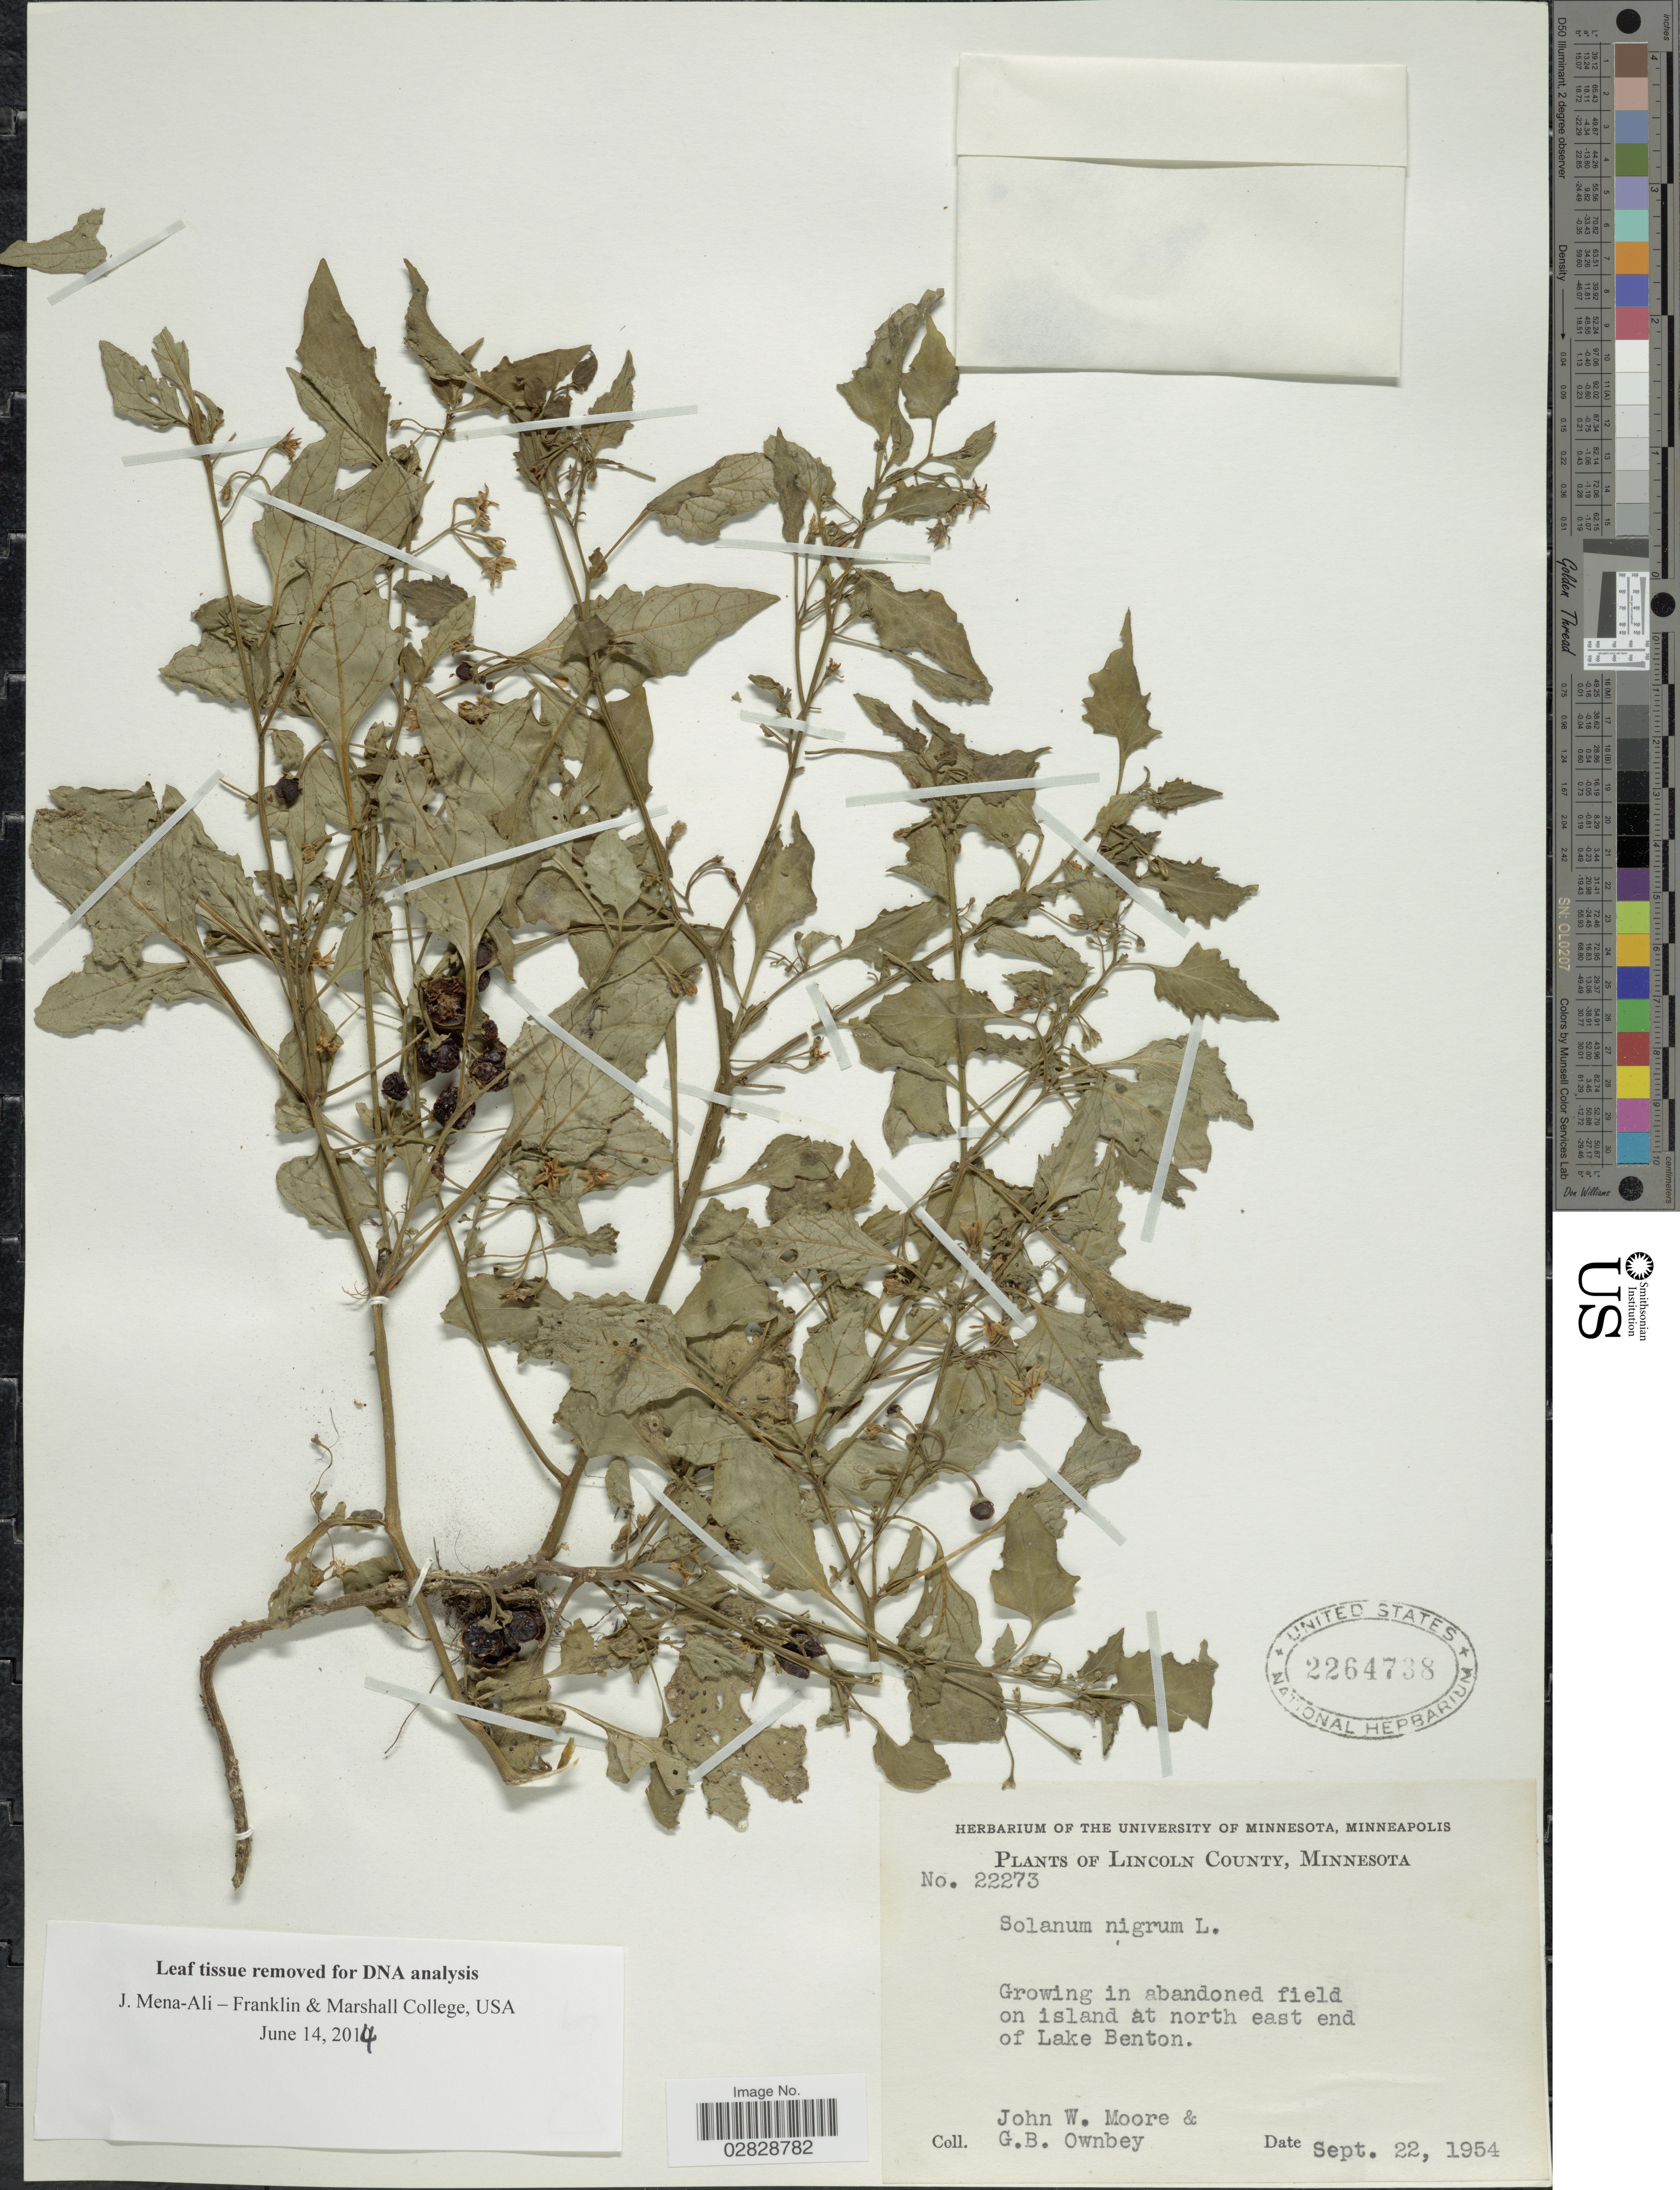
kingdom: Plantae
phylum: Tracheophyta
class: Magnoliopsida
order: Solanales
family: Solanaceae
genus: Solanum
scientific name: Solanum emulans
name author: Raf.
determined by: Knapp, S. D.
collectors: J. Moore & G. B. Ownbey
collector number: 22273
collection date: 1954-09-22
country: United States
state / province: Minnesota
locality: Lincoln County. Growing in abandoned field on island at north east end of Lake Benton.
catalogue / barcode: US 2264738